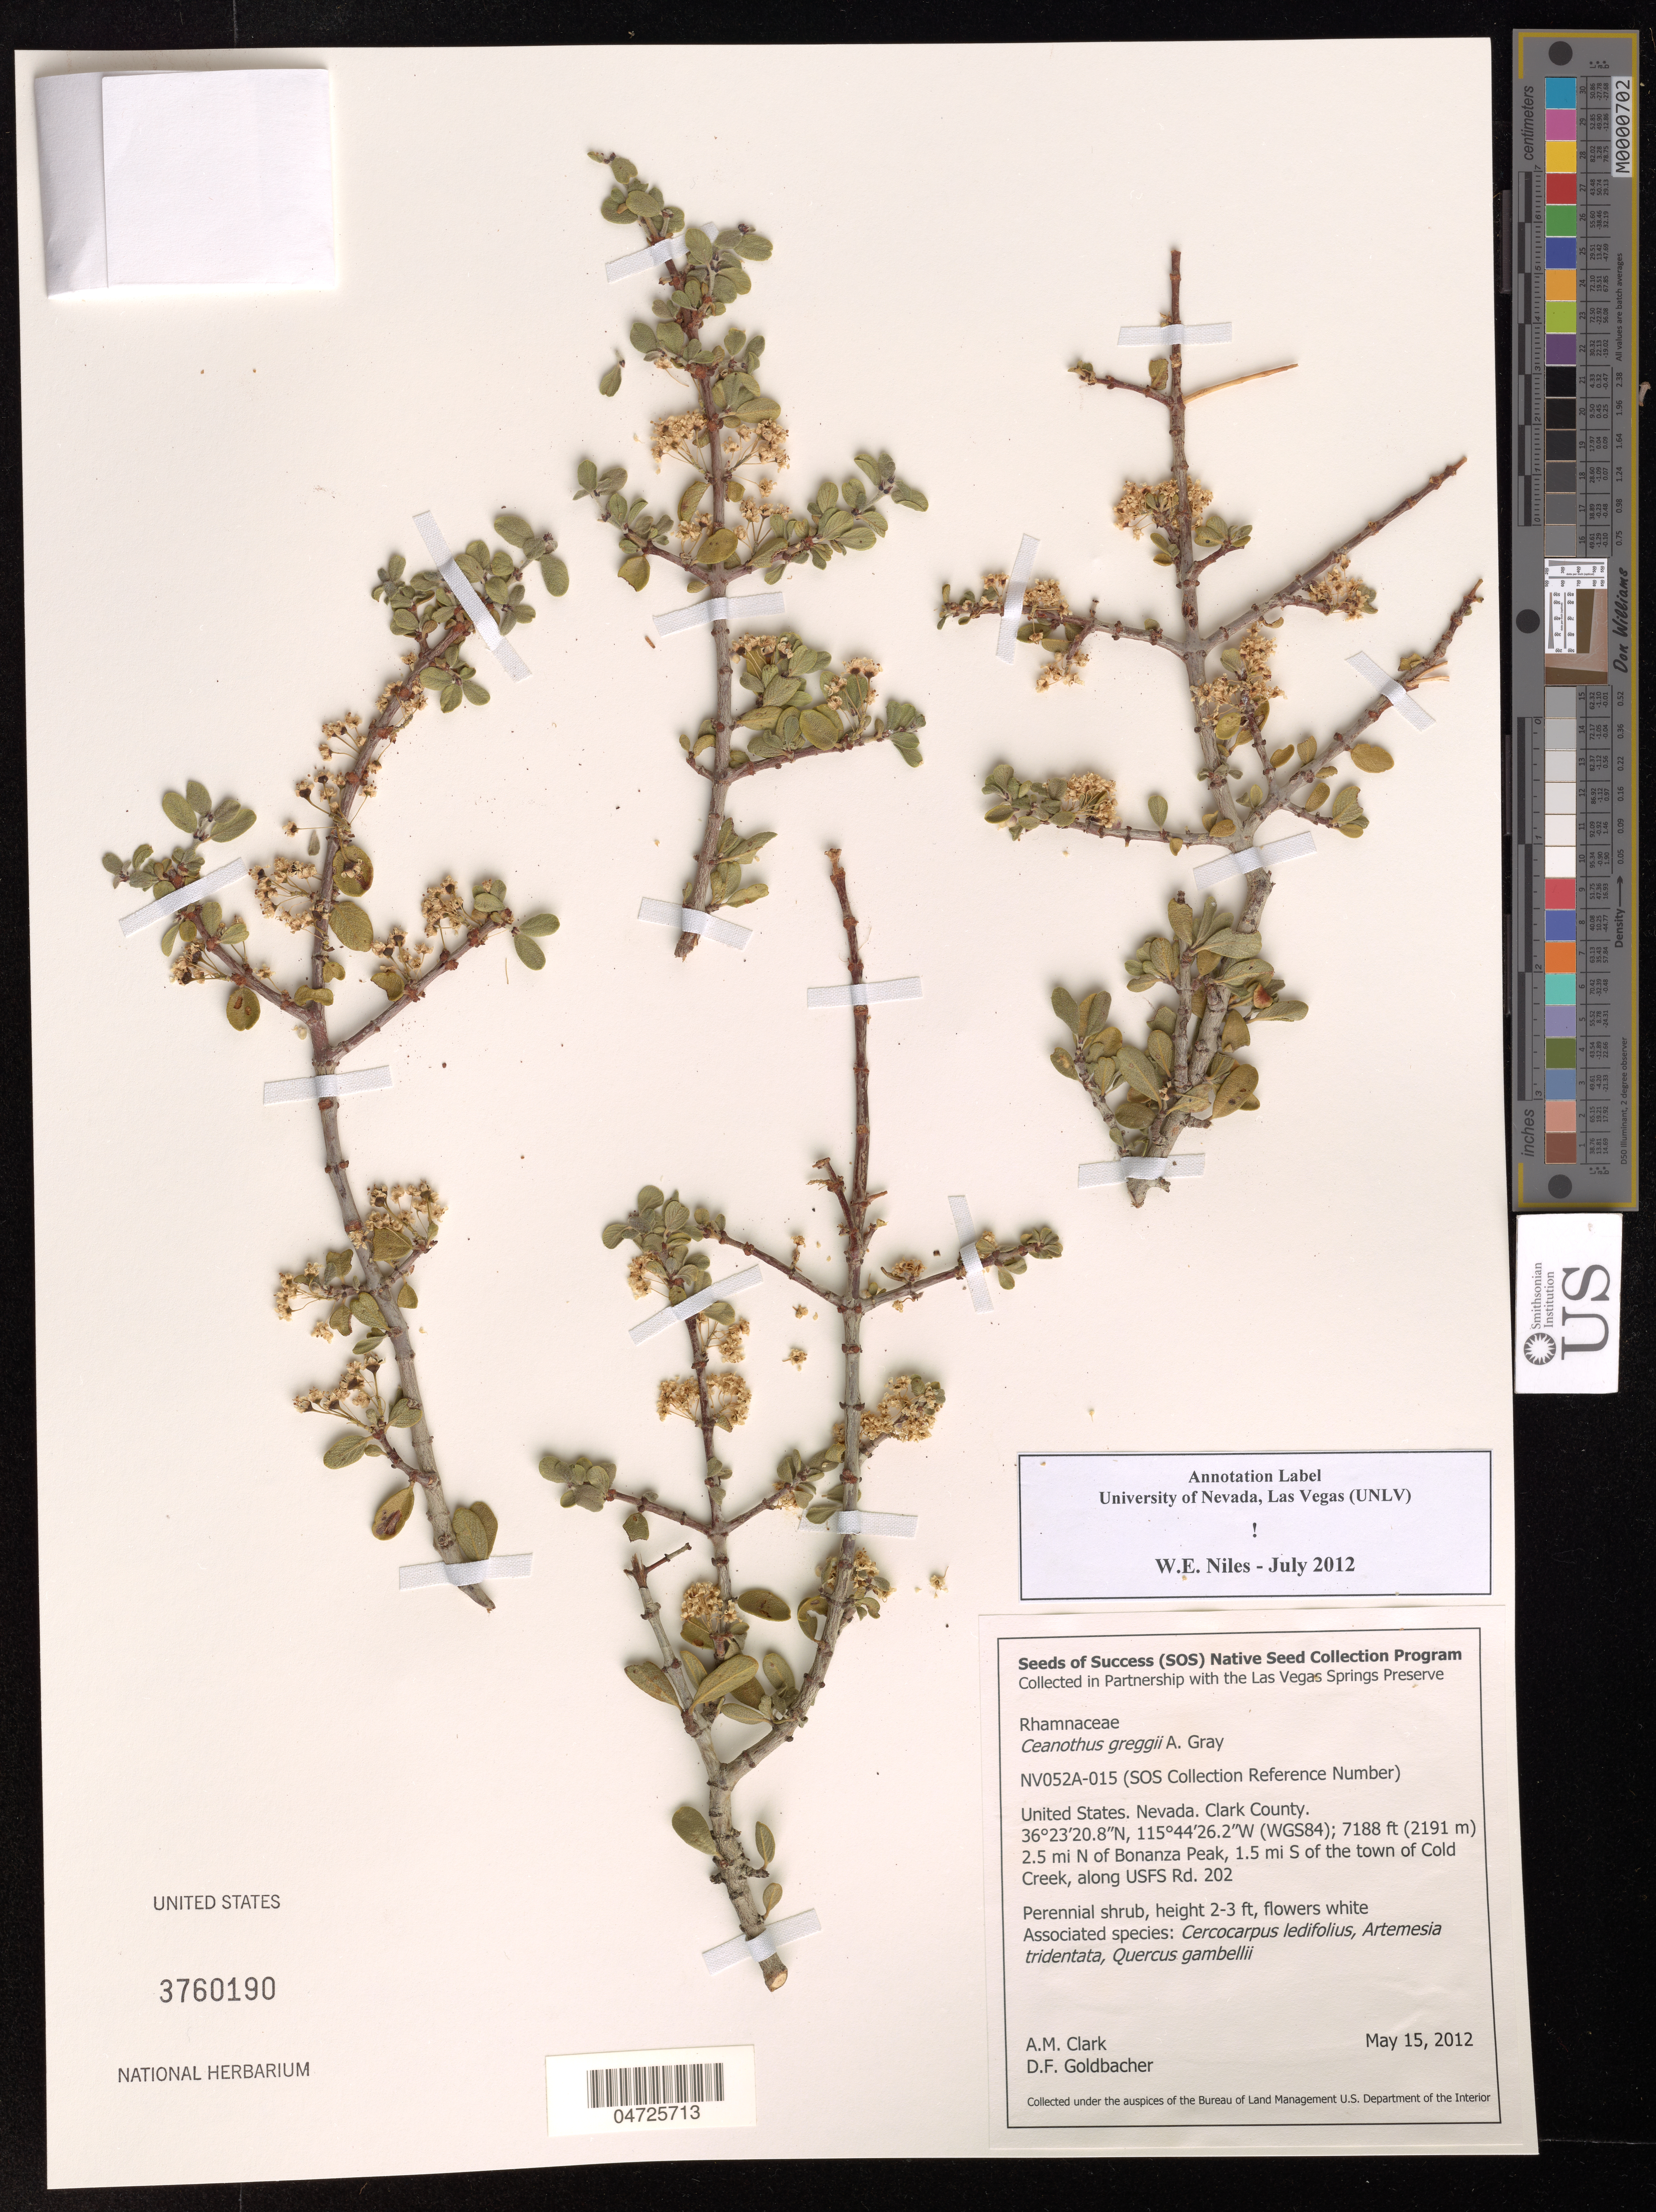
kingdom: Plantae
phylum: Tracheophyta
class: Magnoliopsida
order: Rosales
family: Rhamnaceae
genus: Ceanothus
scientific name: Ceanothus greggii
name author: A. Gray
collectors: A. Clark & D. Goldbacher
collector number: NV052A-015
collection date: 2012-05-15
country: United States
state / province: Nevada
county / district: Clark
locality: Clark County. 2.5 mi N of Bonanza Peak, 1.5 mi S of the town of Cold Creek, along USFS Rd. 202.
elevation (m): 2191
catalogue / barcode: US 3760190